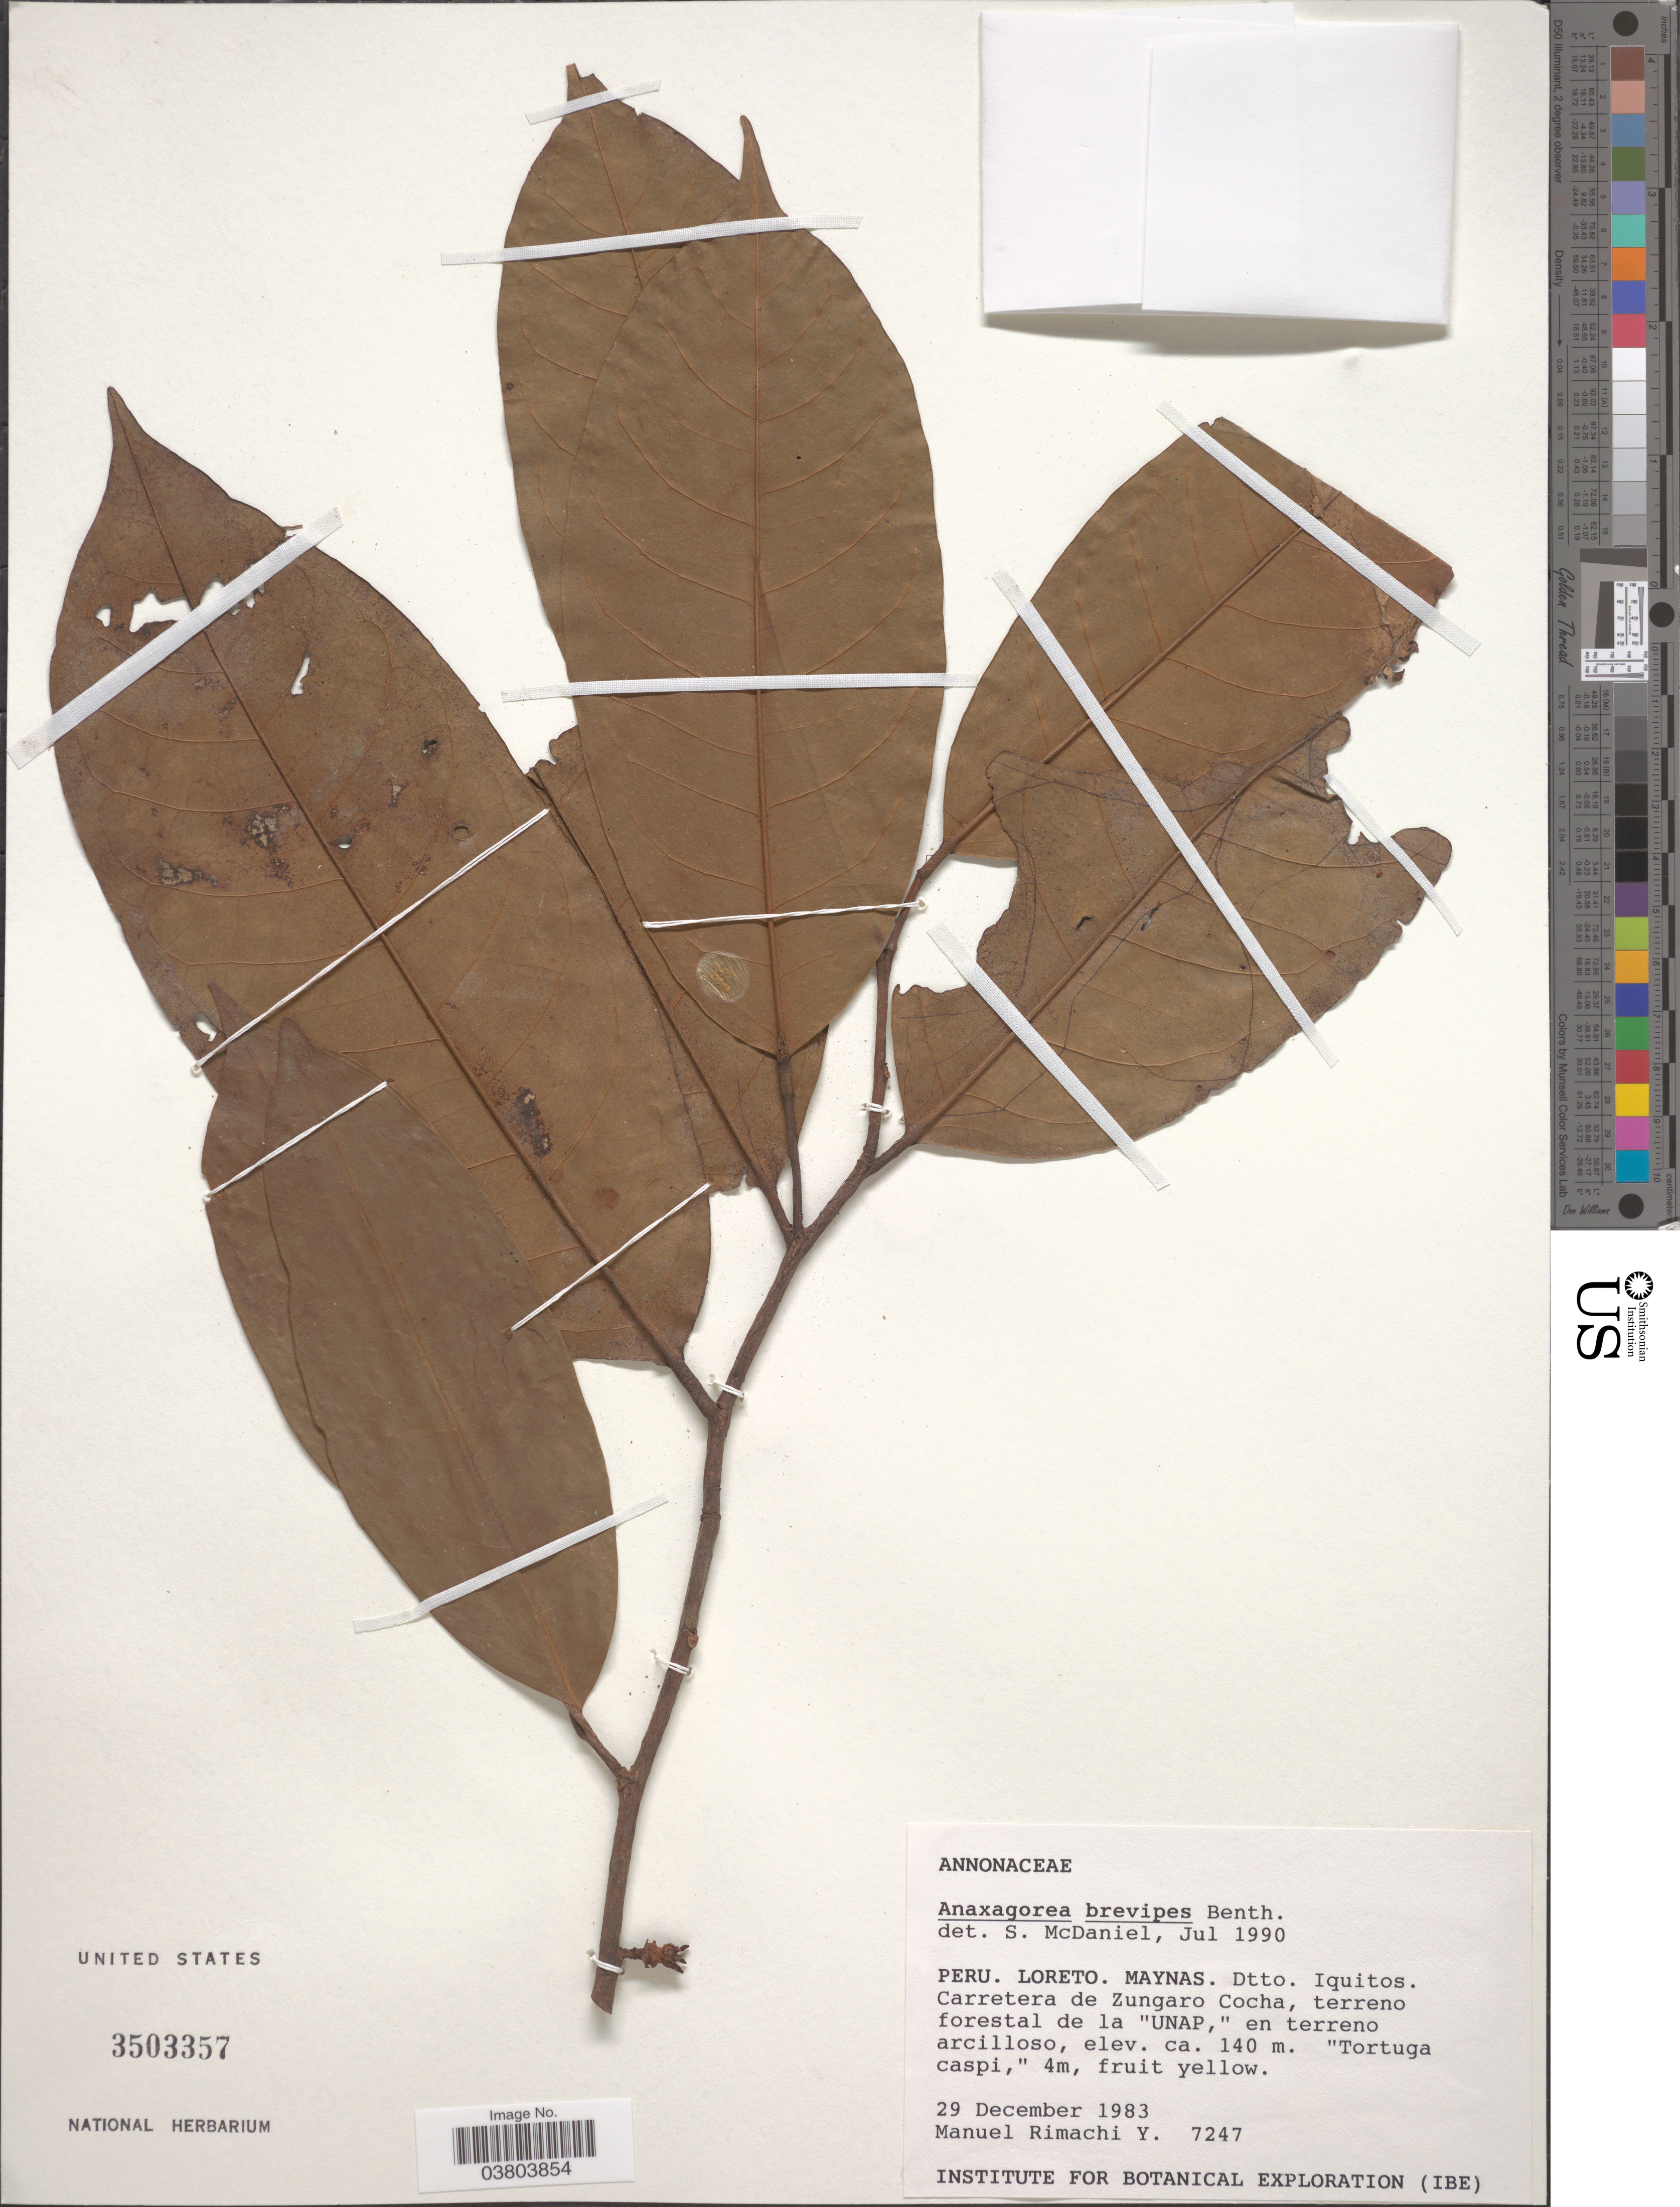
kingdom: Plantae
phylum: Tracheophyta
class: Magnoliopsida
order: Magnoliales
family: Annonaceae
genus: Anaxagorea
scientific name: Anaxagorea brevipes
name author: Benth.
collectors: M. Rimachi Y.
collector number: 7247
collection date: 1983-12-29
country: Peru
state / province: Loreto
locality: Maynas. Dtto. Iquitos. Carretera de Zungaro Cocha, terreno forestal de la "UNAP".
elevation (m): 140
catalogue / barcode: US 3503357